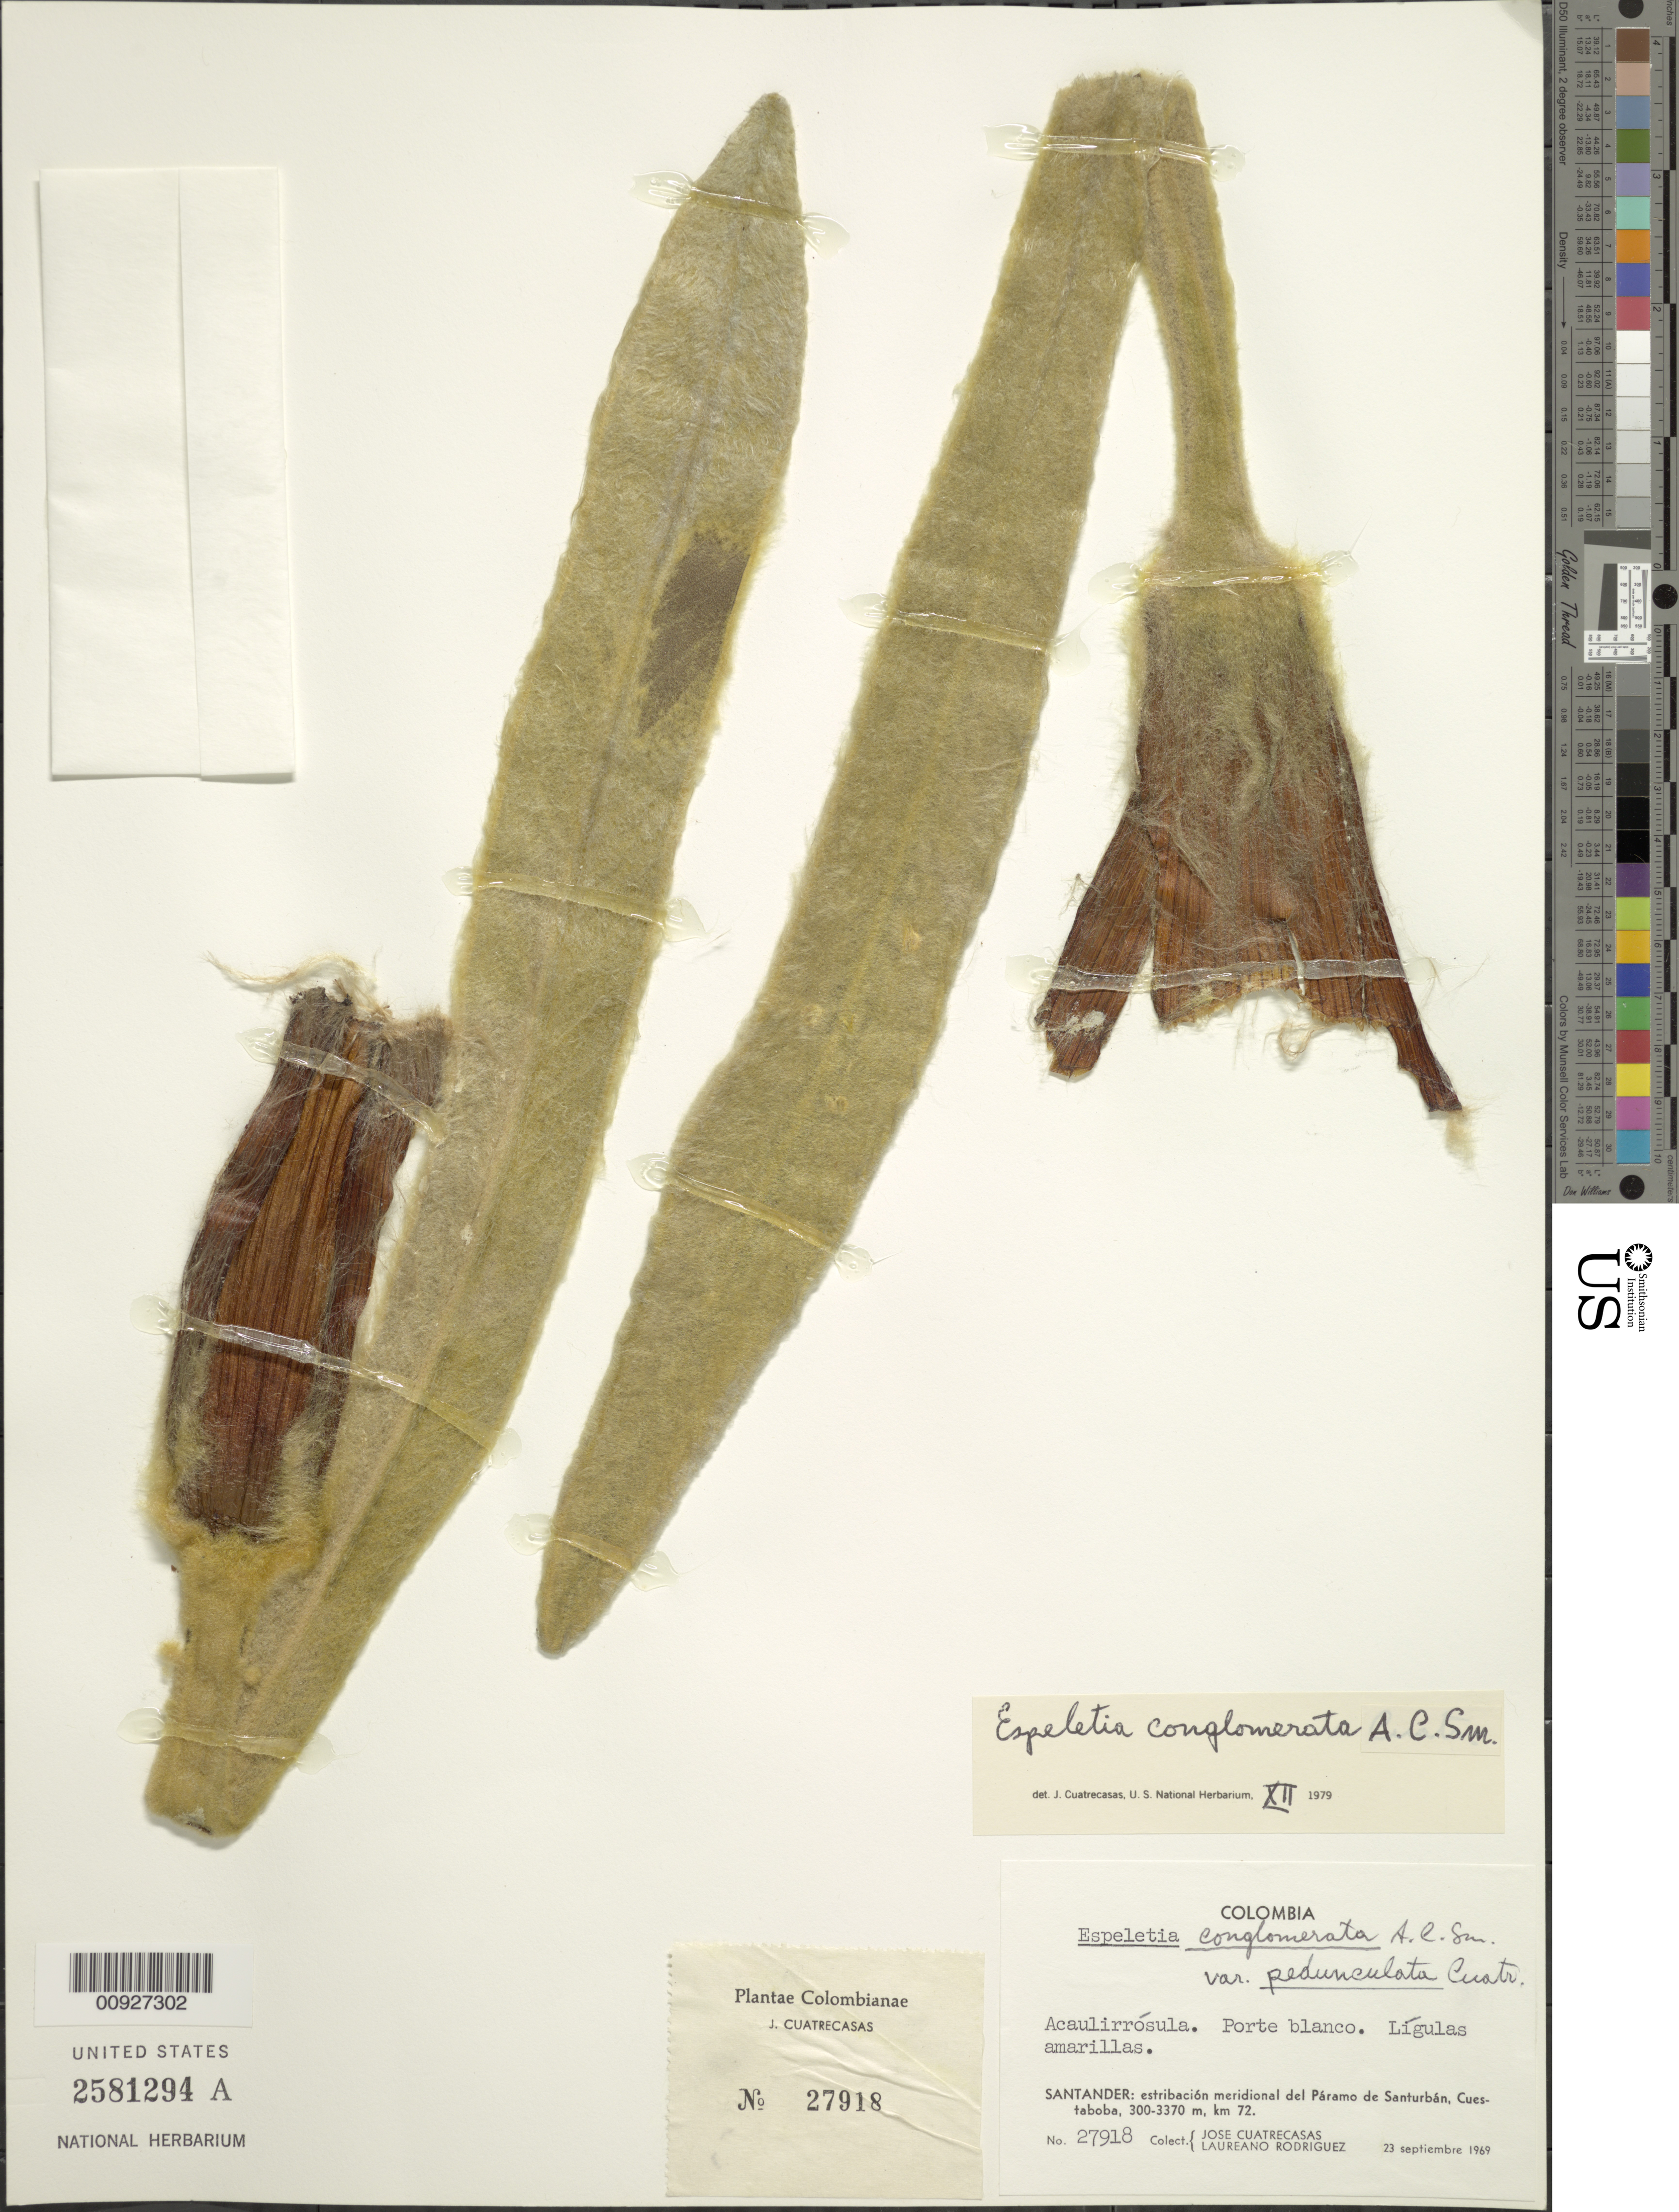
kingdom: Plantae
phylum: Tracheophyta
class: Magnoliopsida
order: Asterales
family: Asteraceae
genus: Espeletia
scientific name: Espeletia conglomerata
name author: A.C. Sm.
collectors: J. Cuatrecasas & L. Rodriguez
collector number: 27920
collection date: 1969-11-23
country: Colombia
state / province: Santander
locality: Páramo de Santurbán. Páramo de Santurbán, Cuestaboba.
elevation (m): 3000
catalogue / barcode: US 2581294A